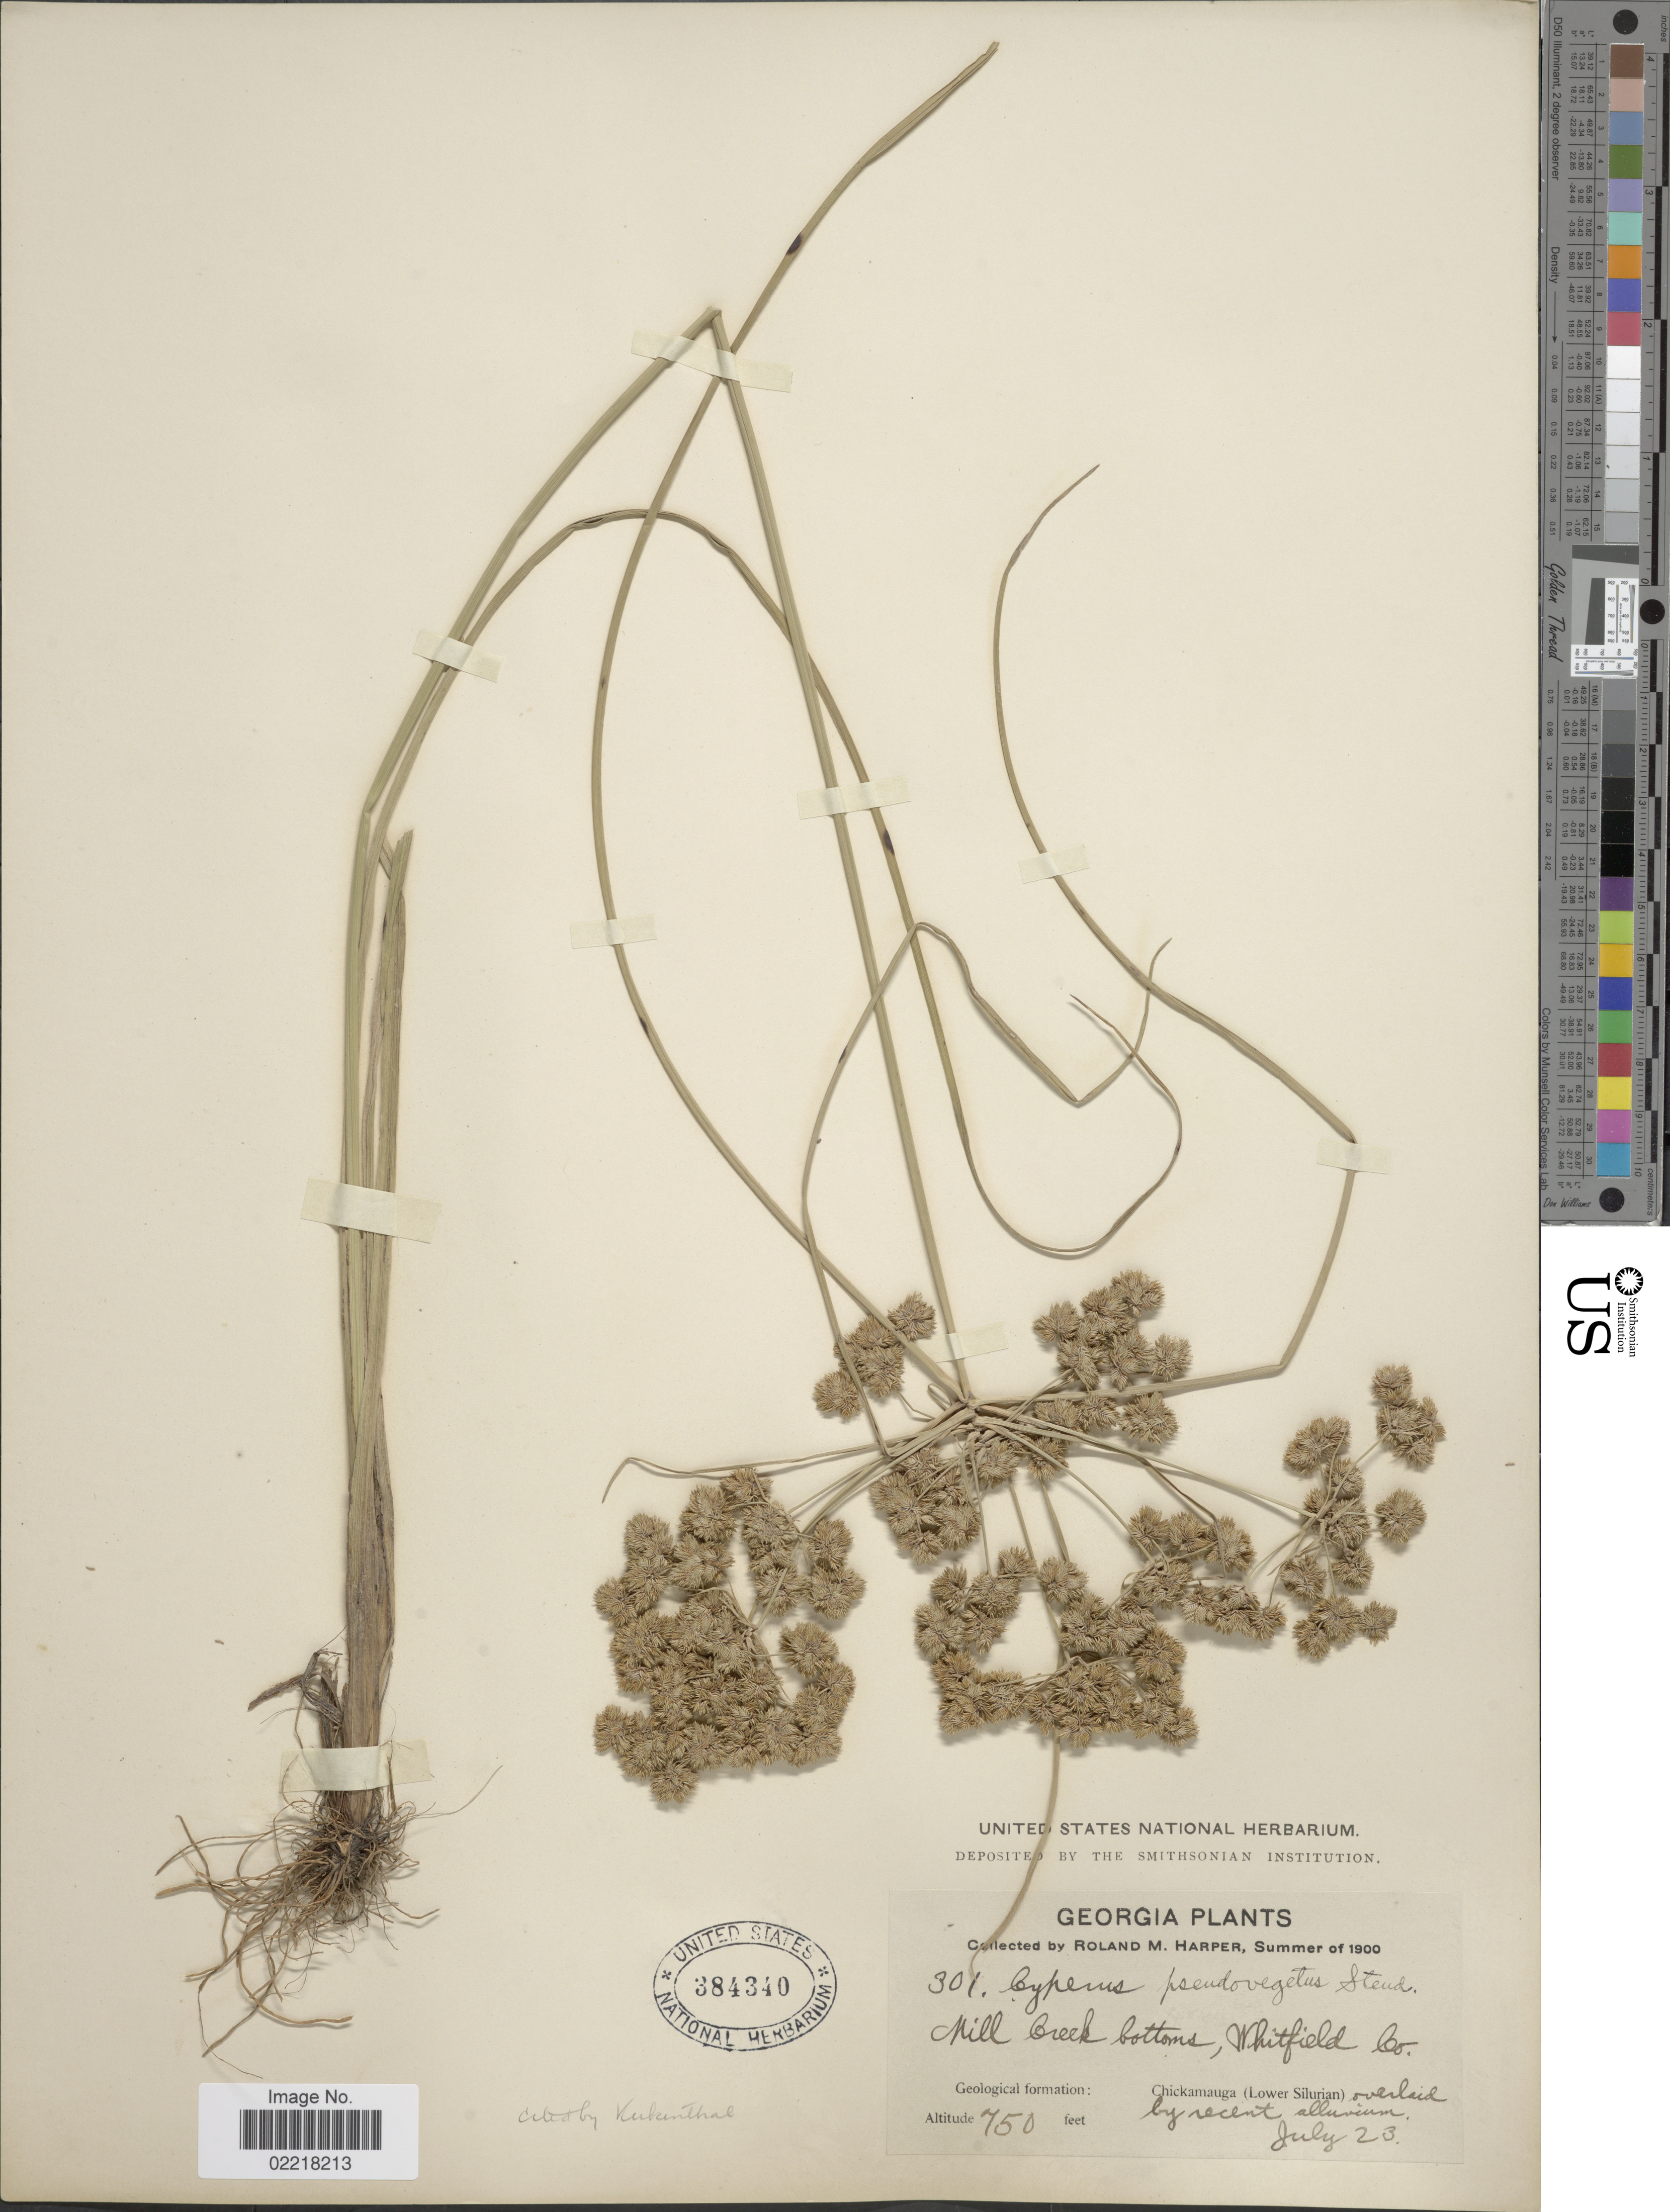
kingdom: Plantae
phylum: Tracheophyta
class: Liliopsida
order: Poales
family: Cyperaceae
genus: Cyperus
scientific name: Cyperus pseudovegetus Steud.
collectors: R. M. Harper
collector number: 301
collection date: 1900-07-23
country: United States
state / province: Georgia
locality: Mill Creek bottoms, Whitfield Co. Geological formation: Chickamauga (Lower Silurian) overhill by recent alluvium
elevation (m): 229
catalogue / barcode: US 384340